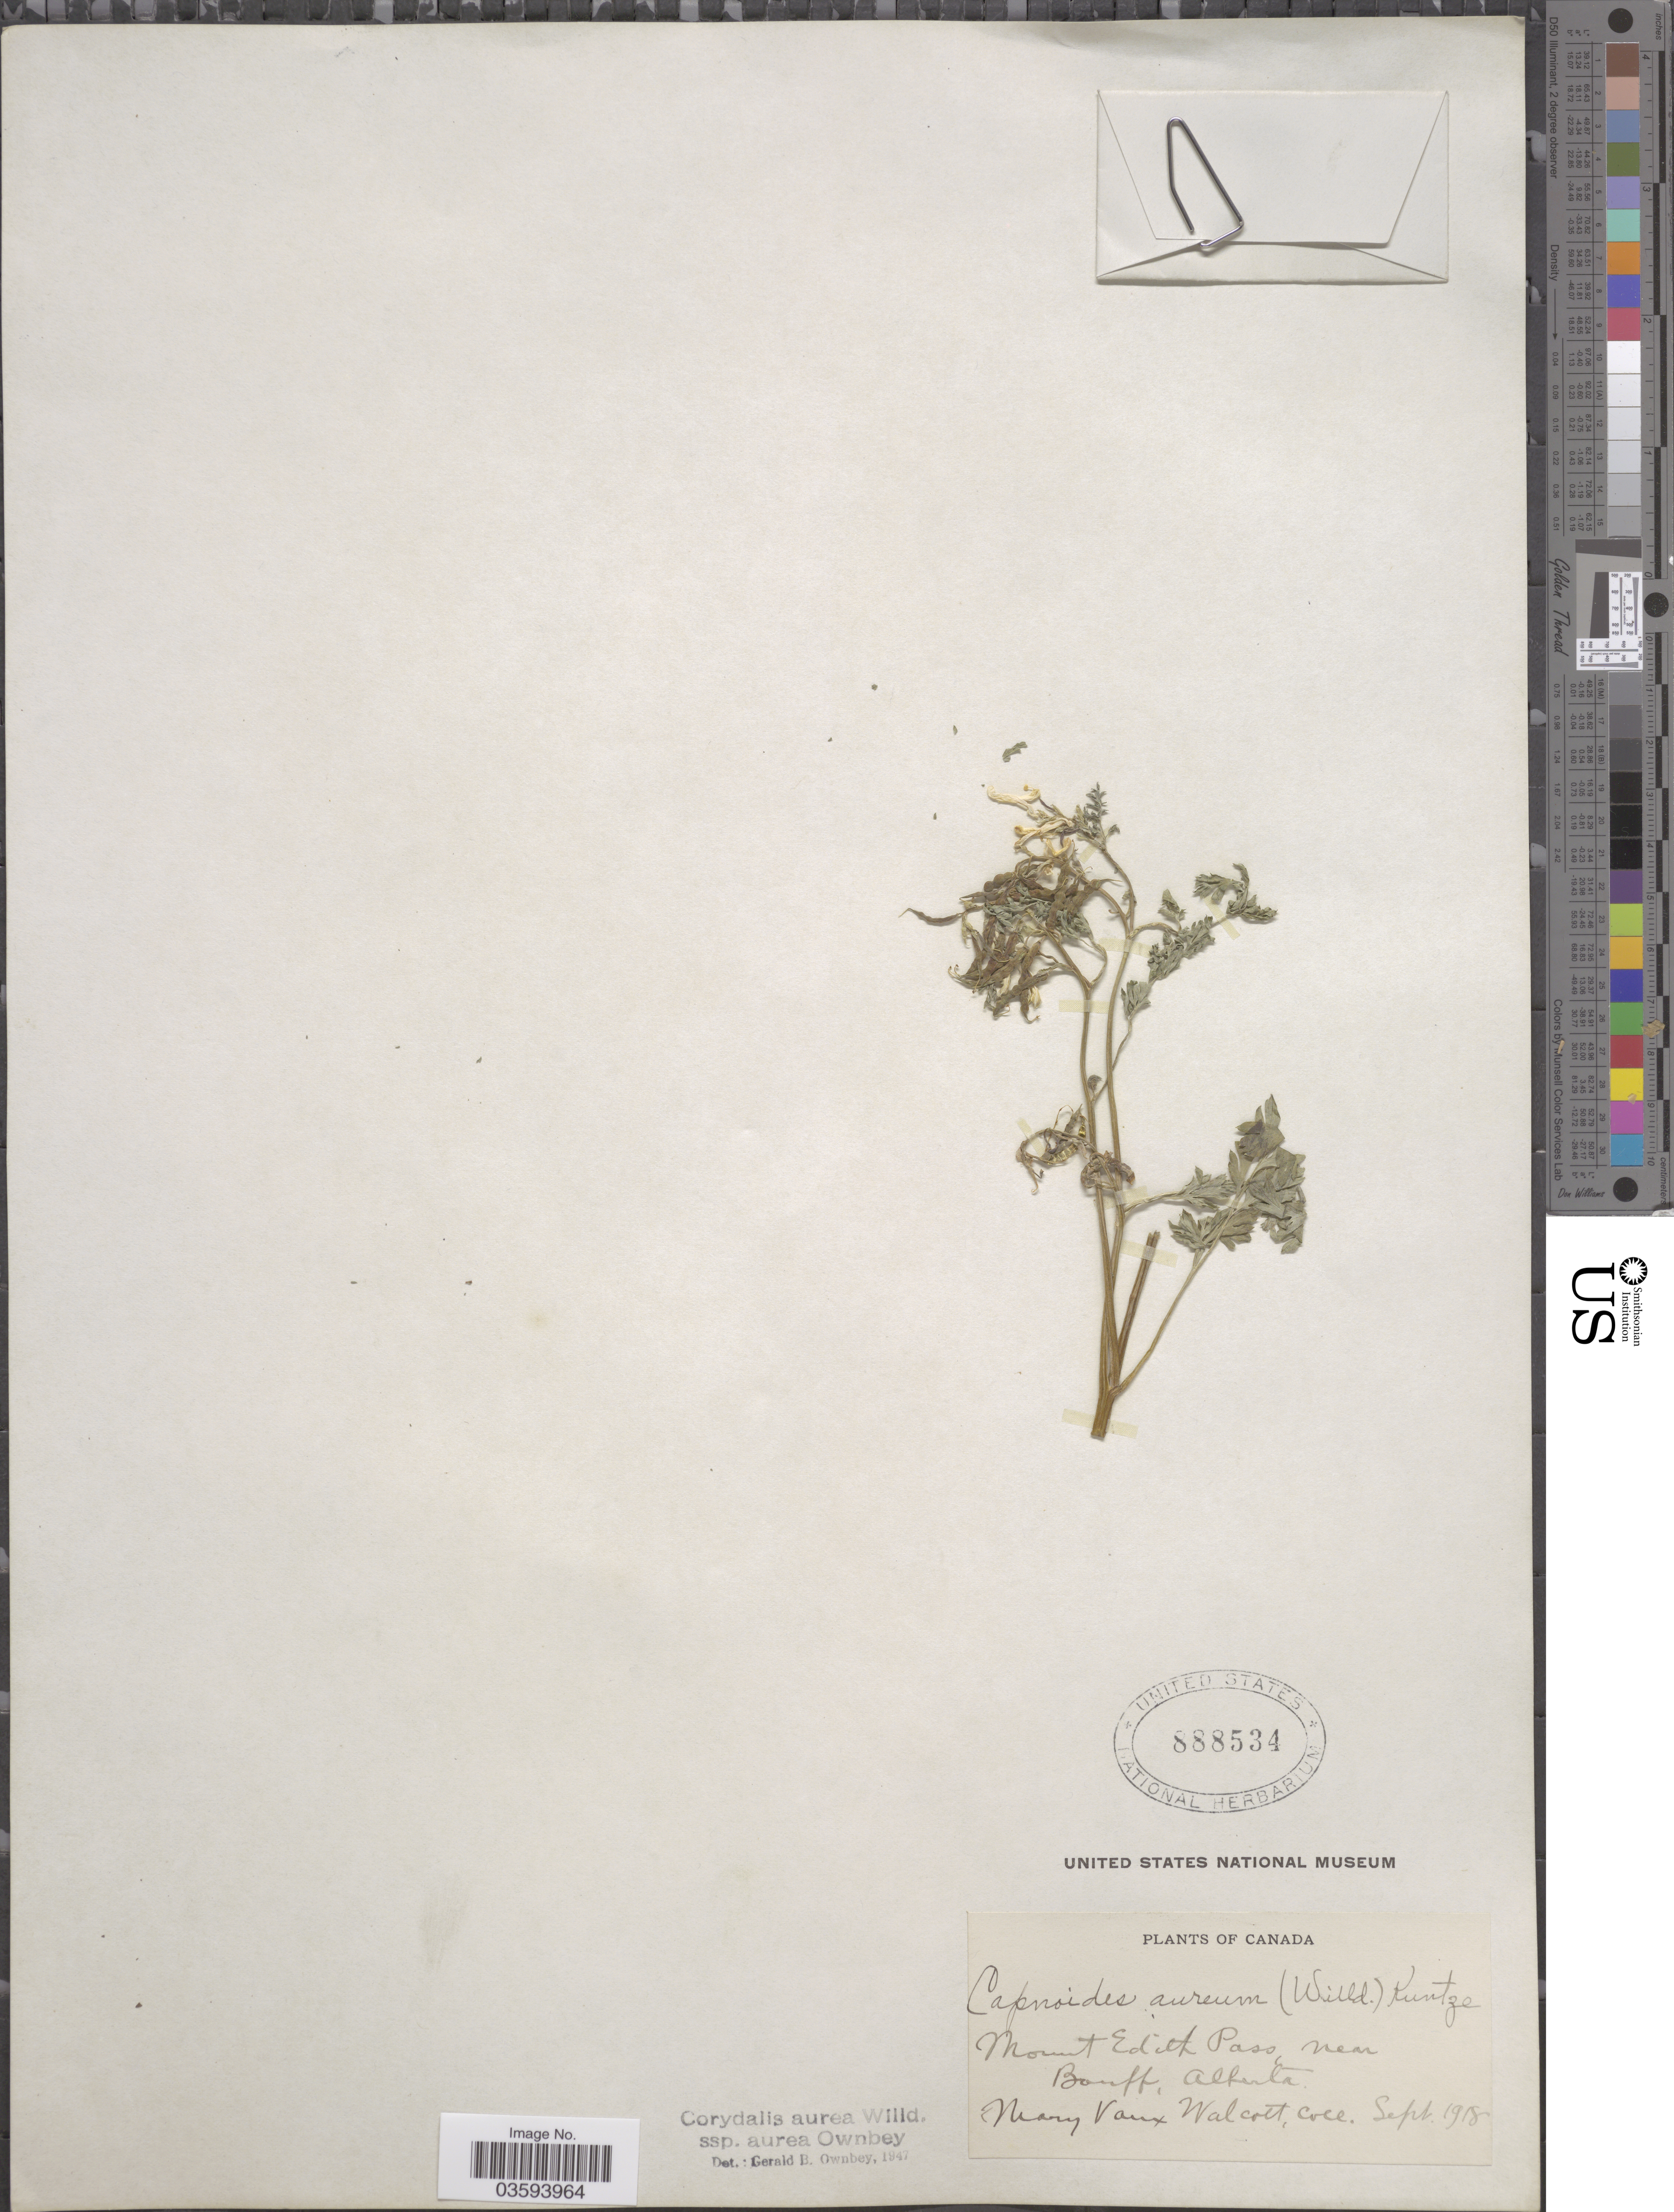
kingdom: Plantae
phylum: Tracheophyta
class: Magnoliopsida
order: Ranunculales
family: Papaveraceae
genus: Corydalis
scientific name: Corydalis aurea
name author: Willd.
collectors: M. Walcott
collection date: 1918-09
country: Canada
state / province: Alberta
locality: Mount Edith Pass, near Banff.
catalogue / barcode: US 888534